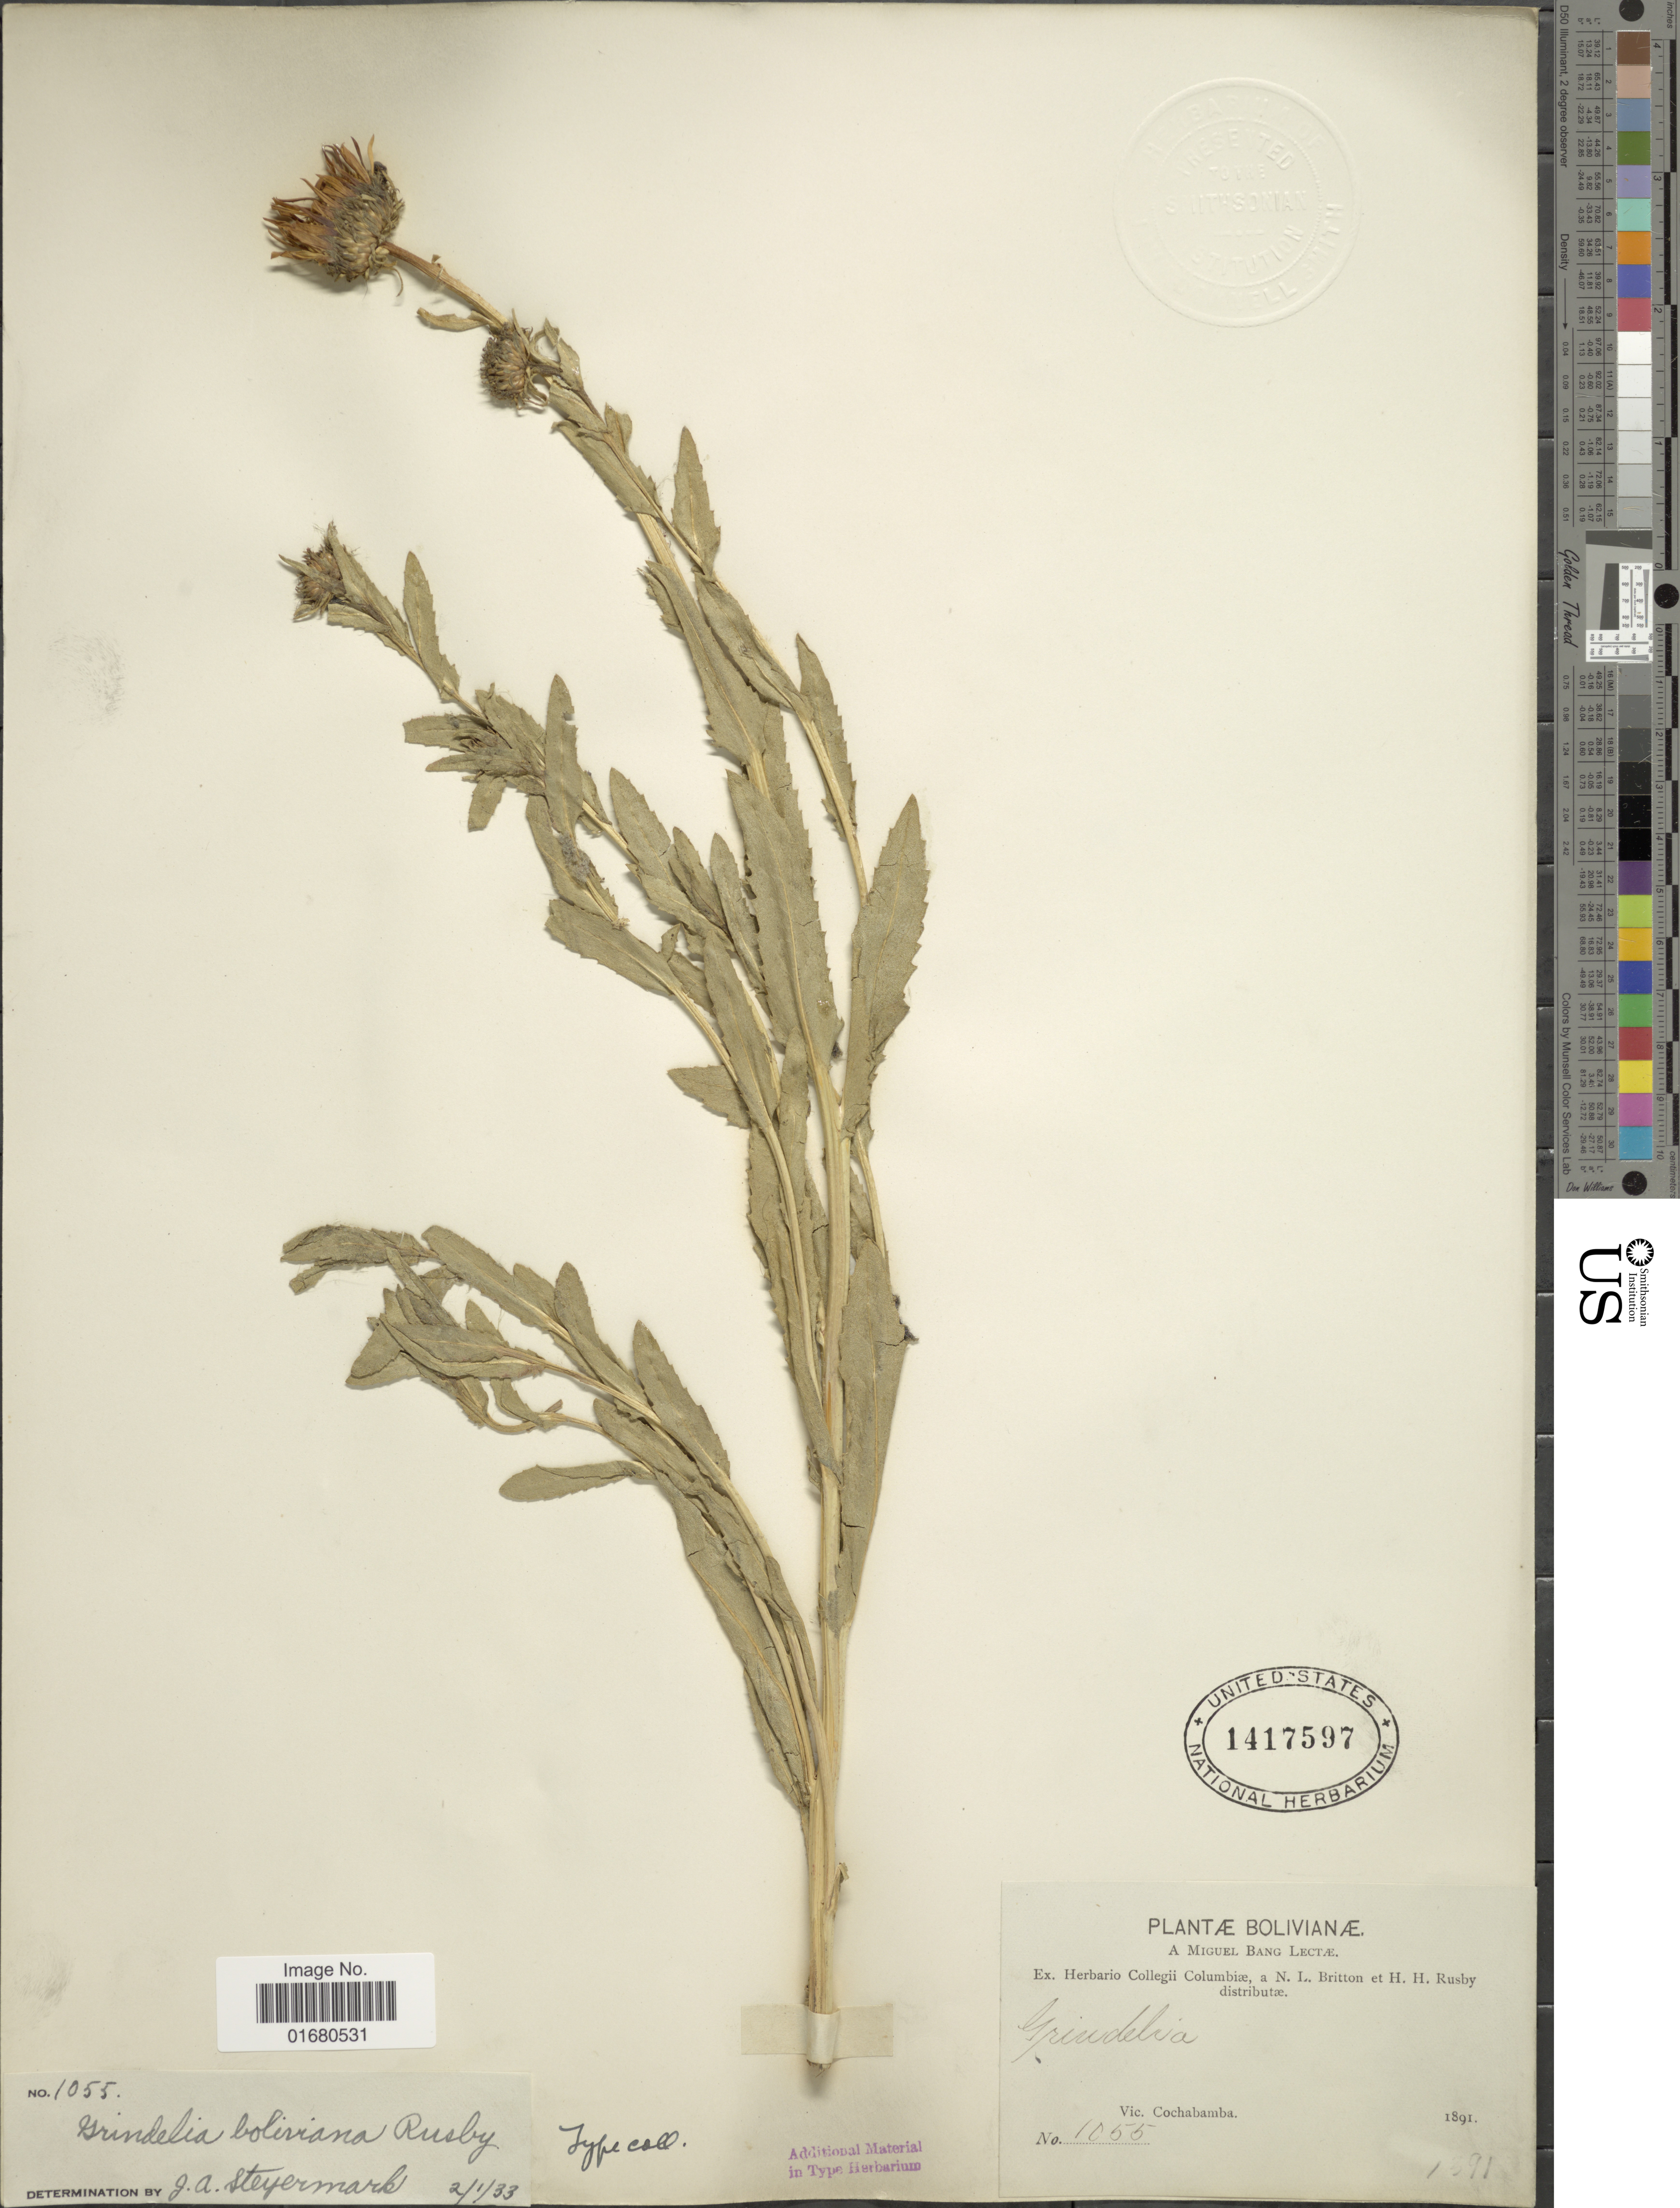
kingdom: Plantae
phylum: Tracheophyta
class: Magnoliopsida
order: Asterales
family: Asteraceae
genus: Grindelia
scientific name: Grindelia boliviana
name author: Rusby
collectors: M. Bang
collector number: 1055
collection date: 1891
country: Bolivia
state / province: Cochabamba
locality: Vic. Cochabamba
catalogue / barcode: US 1417597